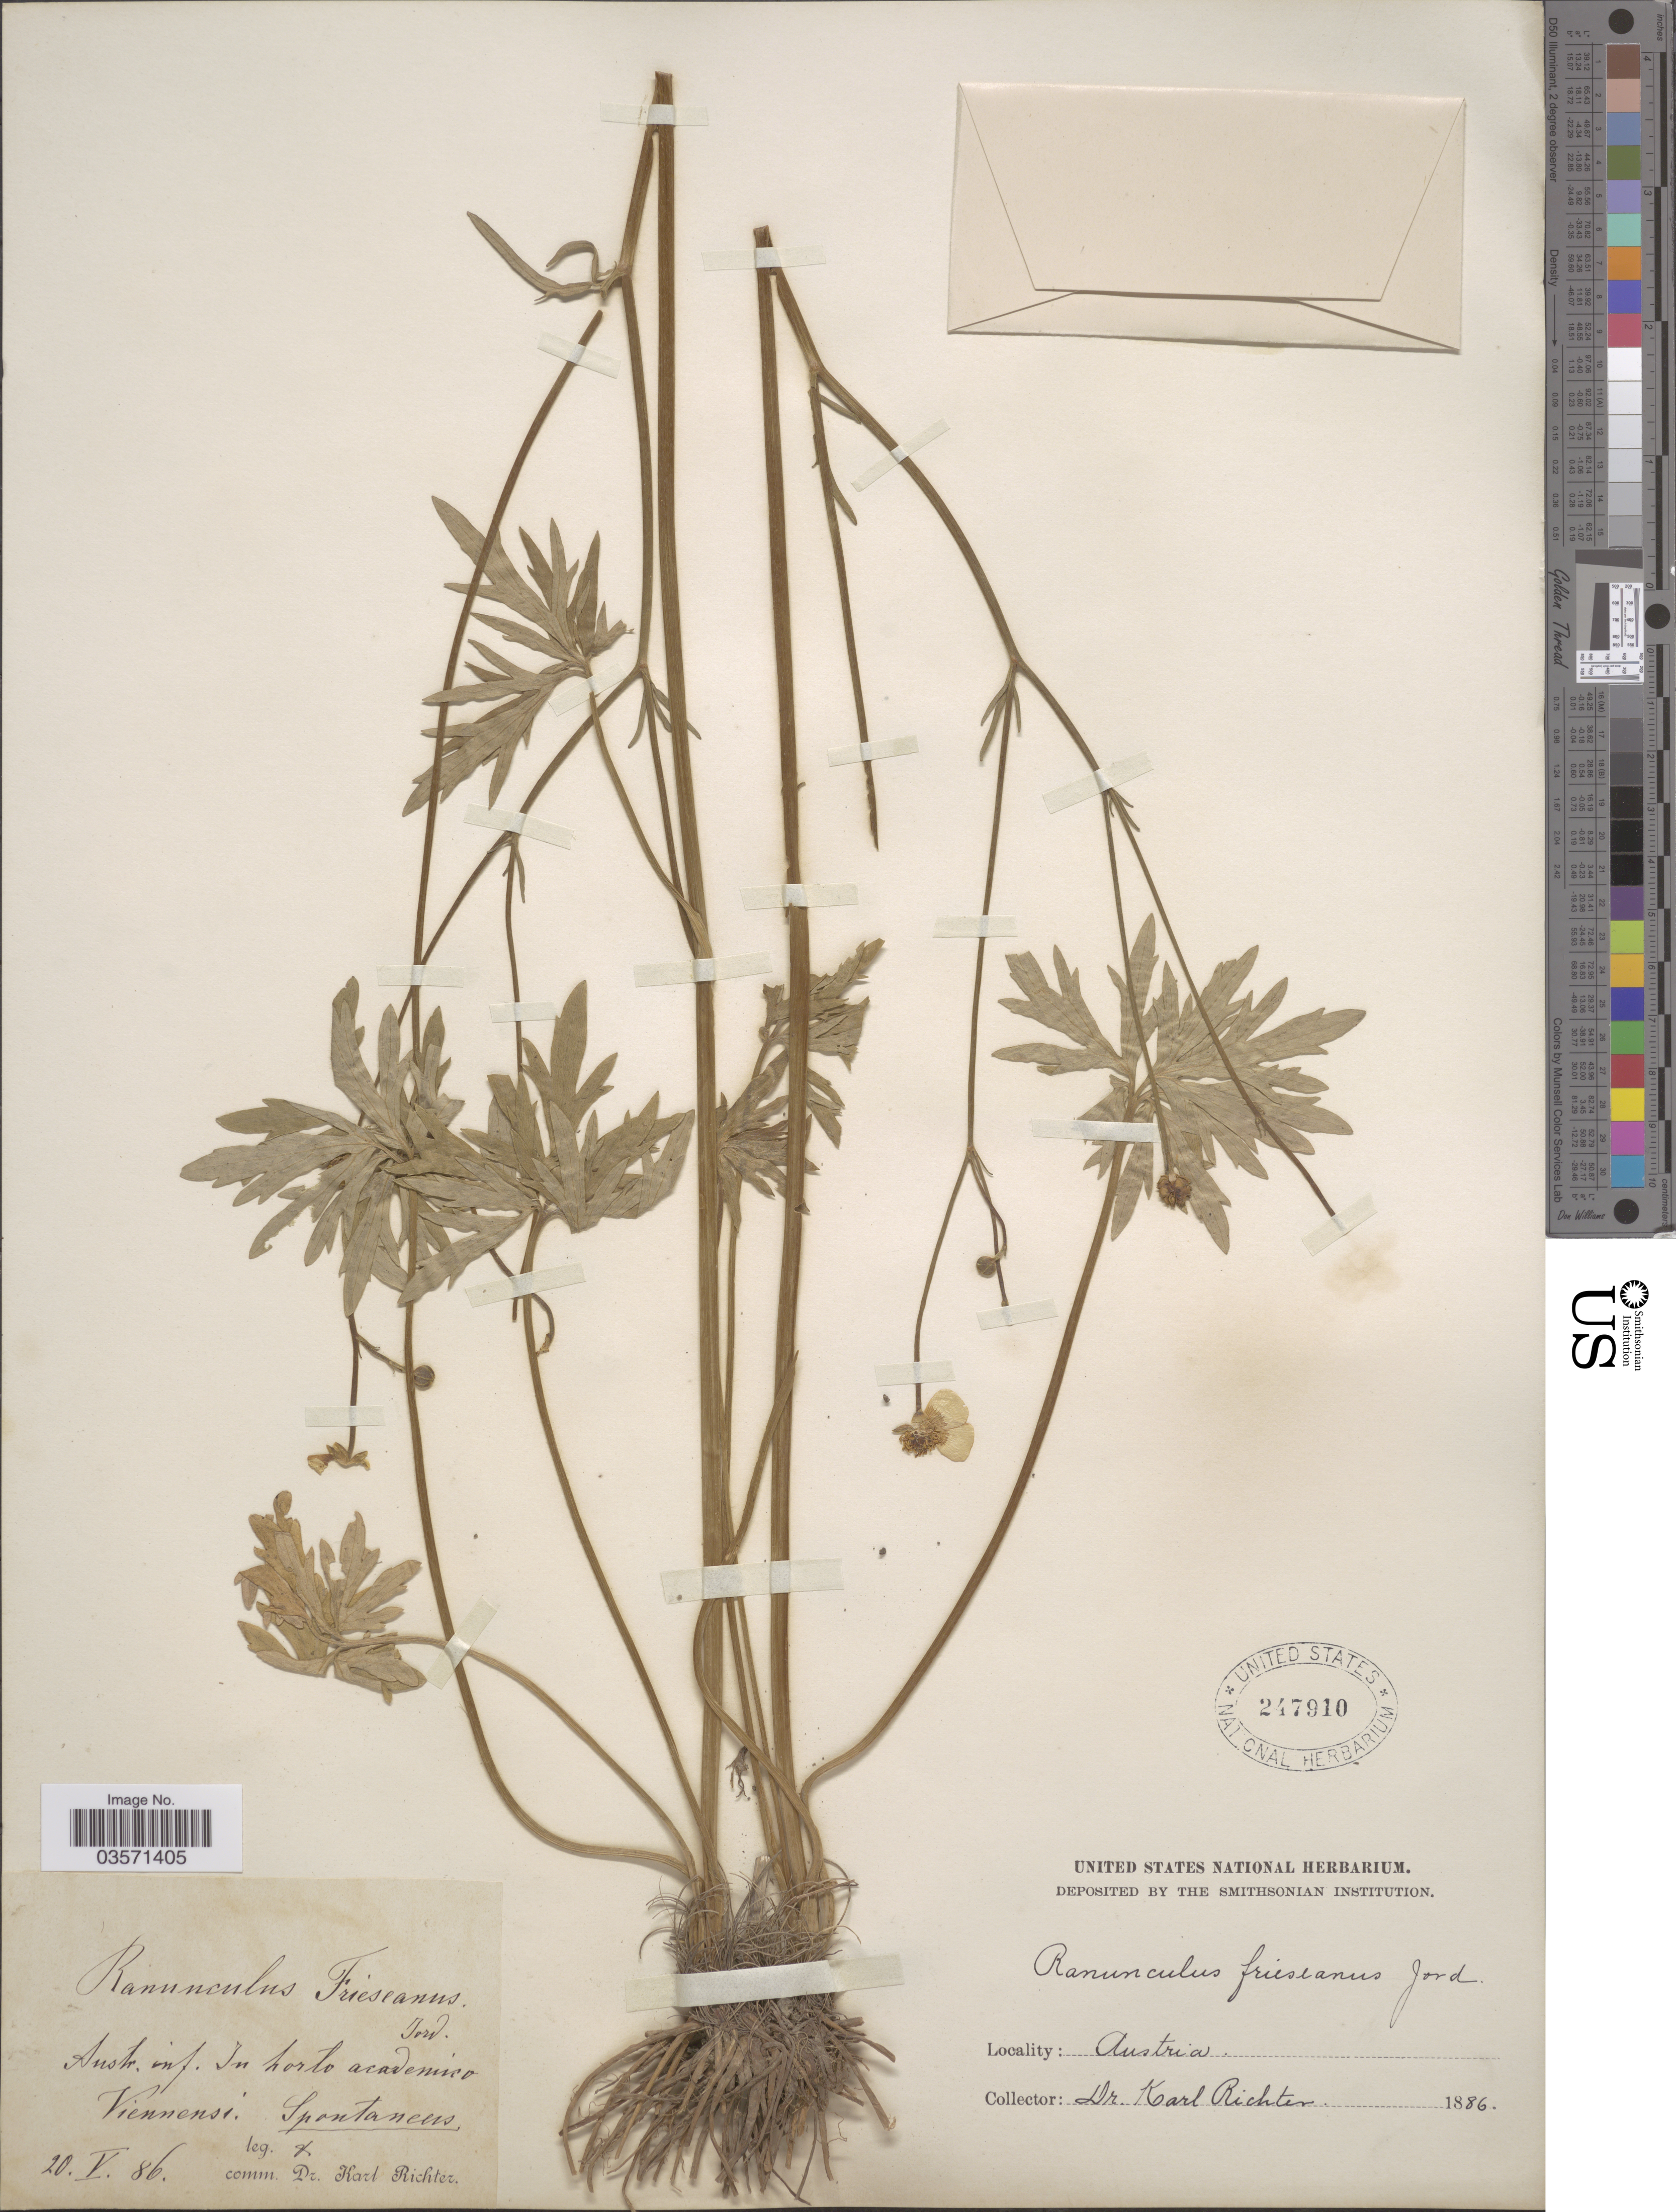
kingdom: Plantae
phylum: Tracheophyta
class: Magnoliopsida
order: Ranunculales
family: Ranunculaceae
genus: Ranunculus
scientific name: Ranunculus friesianus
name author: Jord.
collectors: K. Richter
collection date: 1886-05-20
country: Austria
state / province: Wien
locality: Austr. inf. In horto academico Viennensi.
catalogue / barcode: US 247910